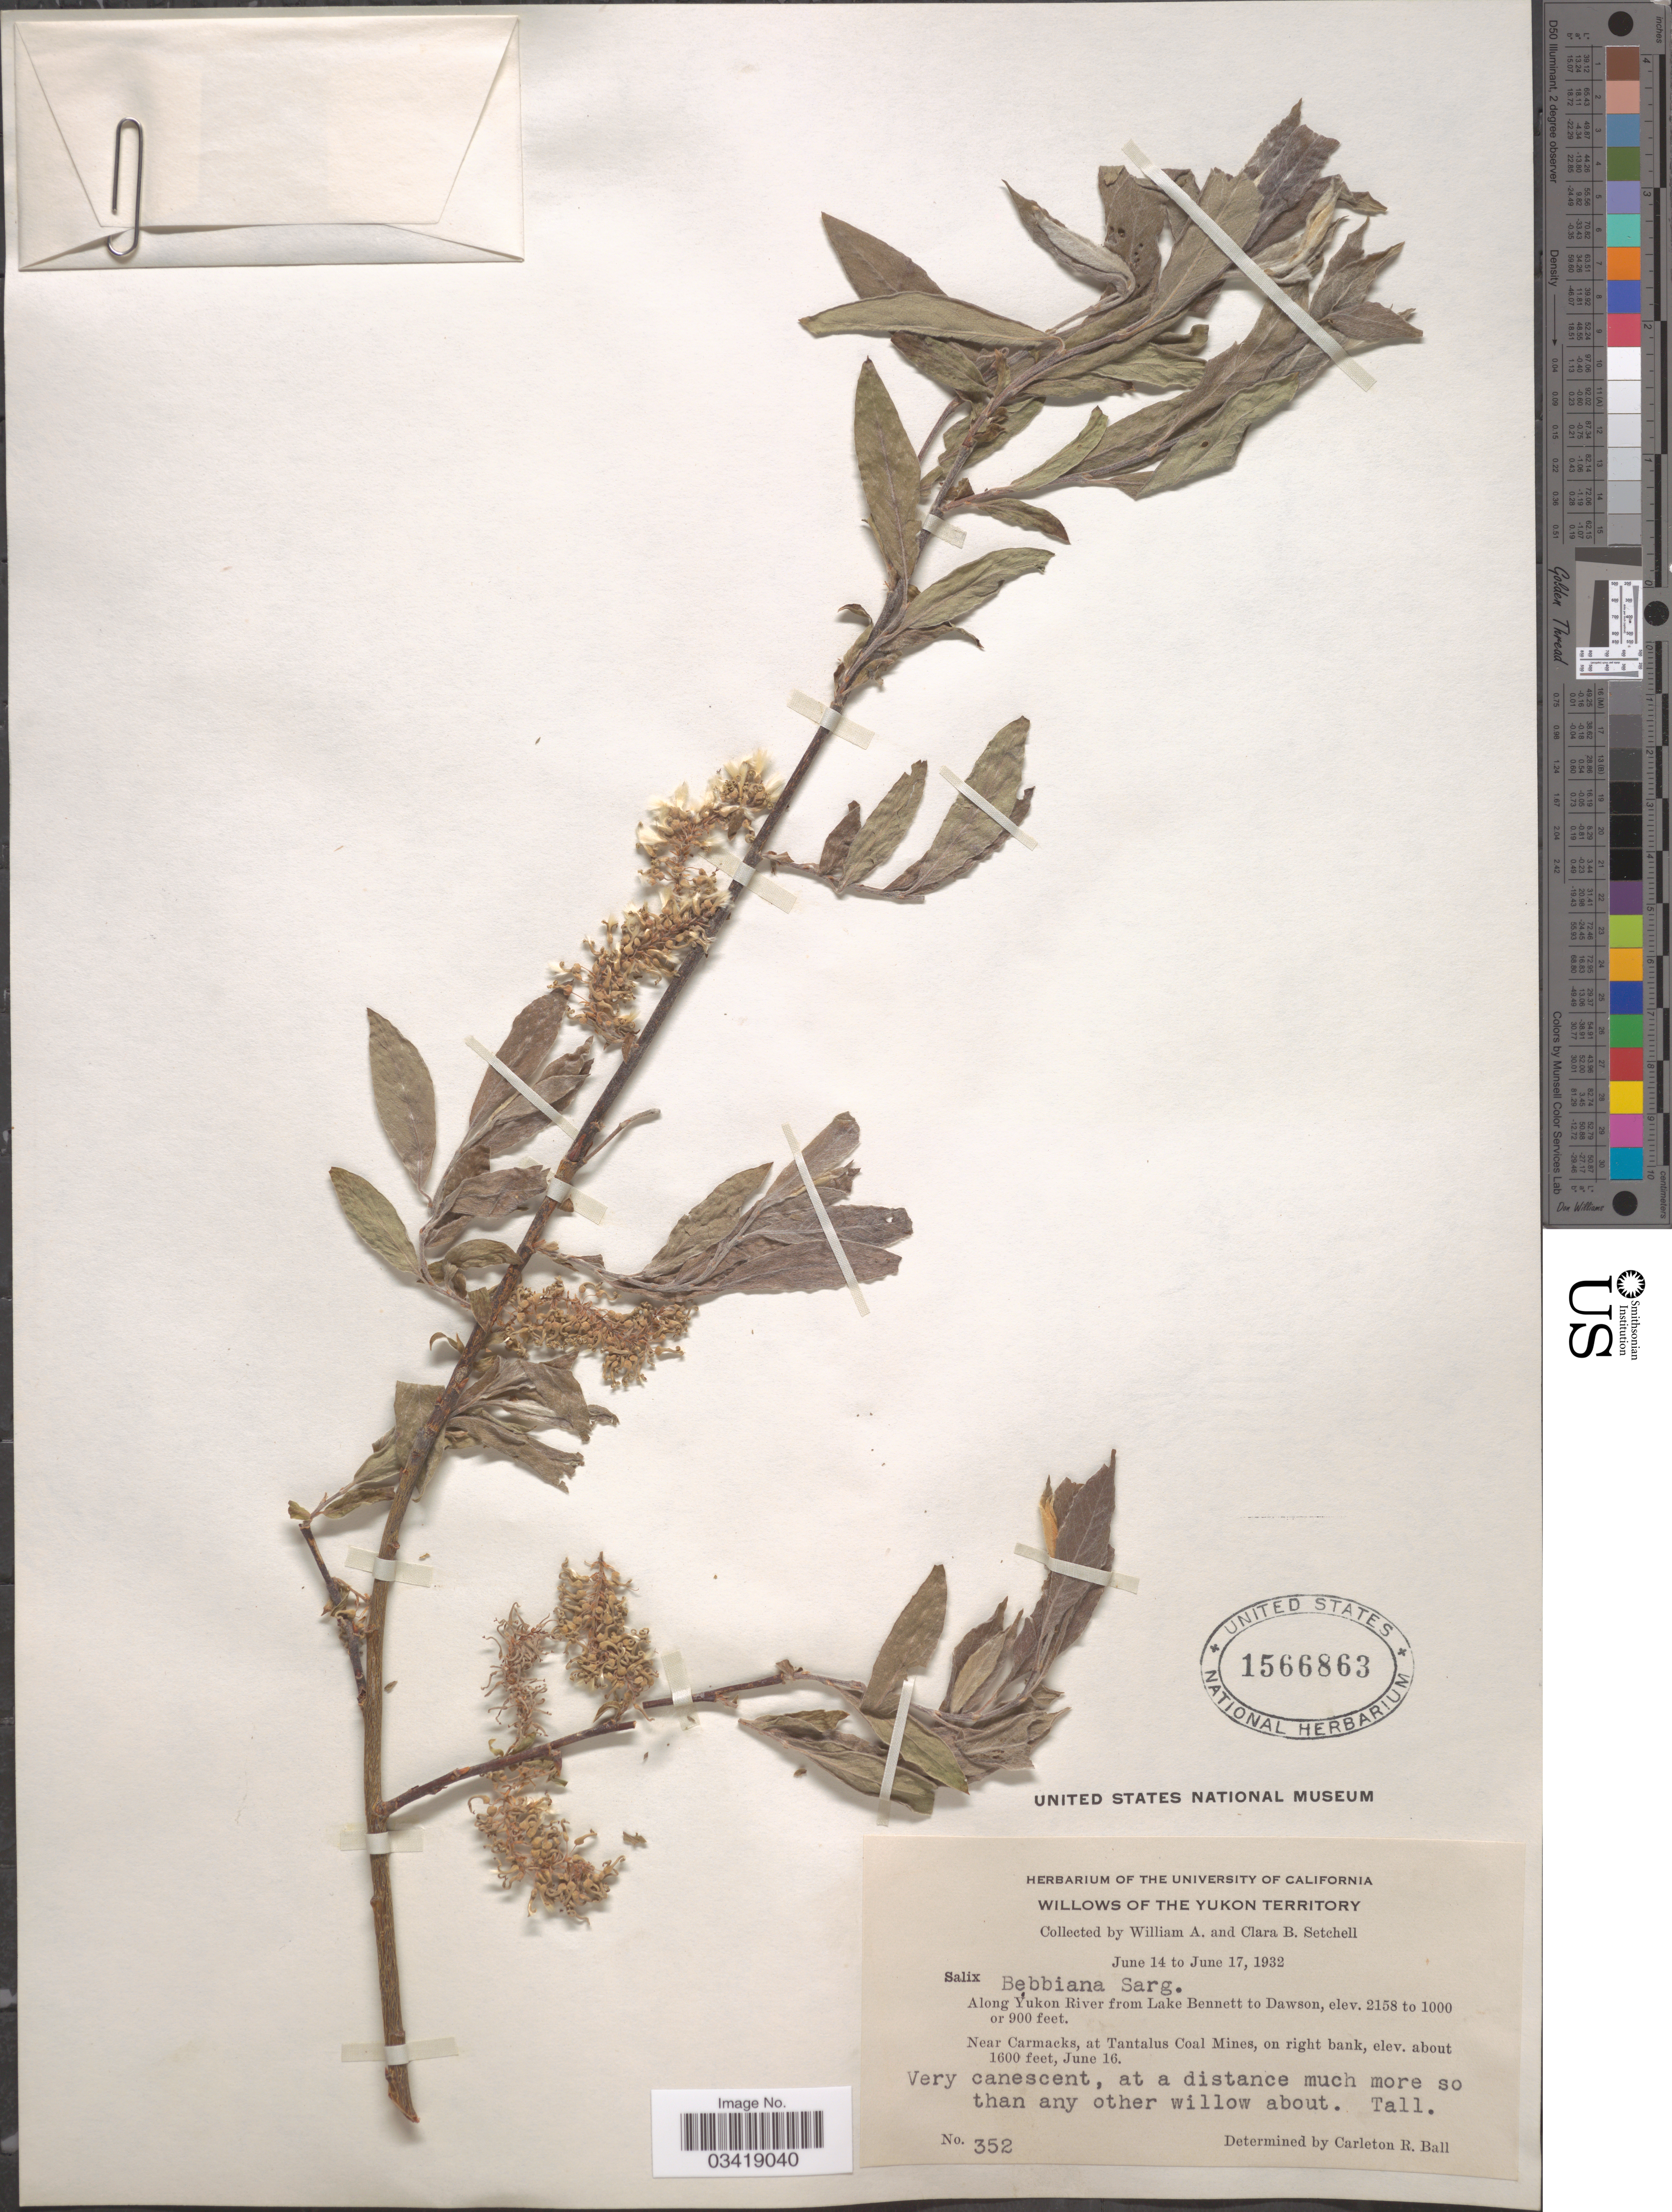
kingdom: Plantae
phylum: Tracheophyta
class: Magnoliopsida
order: Malpighiales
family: Salicaceae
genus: Salix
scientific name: Salix bebbiana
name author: Sarg.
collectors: W. Setchell & C. B. Setchell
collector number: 352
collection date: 1932-06-16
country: Canada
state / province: Yukon Territory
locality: Along Yukon River from Lake Bennett to Dawson. Near Carmacks, at Tantalus Coal Mines, on right bank.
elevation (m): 274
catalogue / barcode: US 1566863